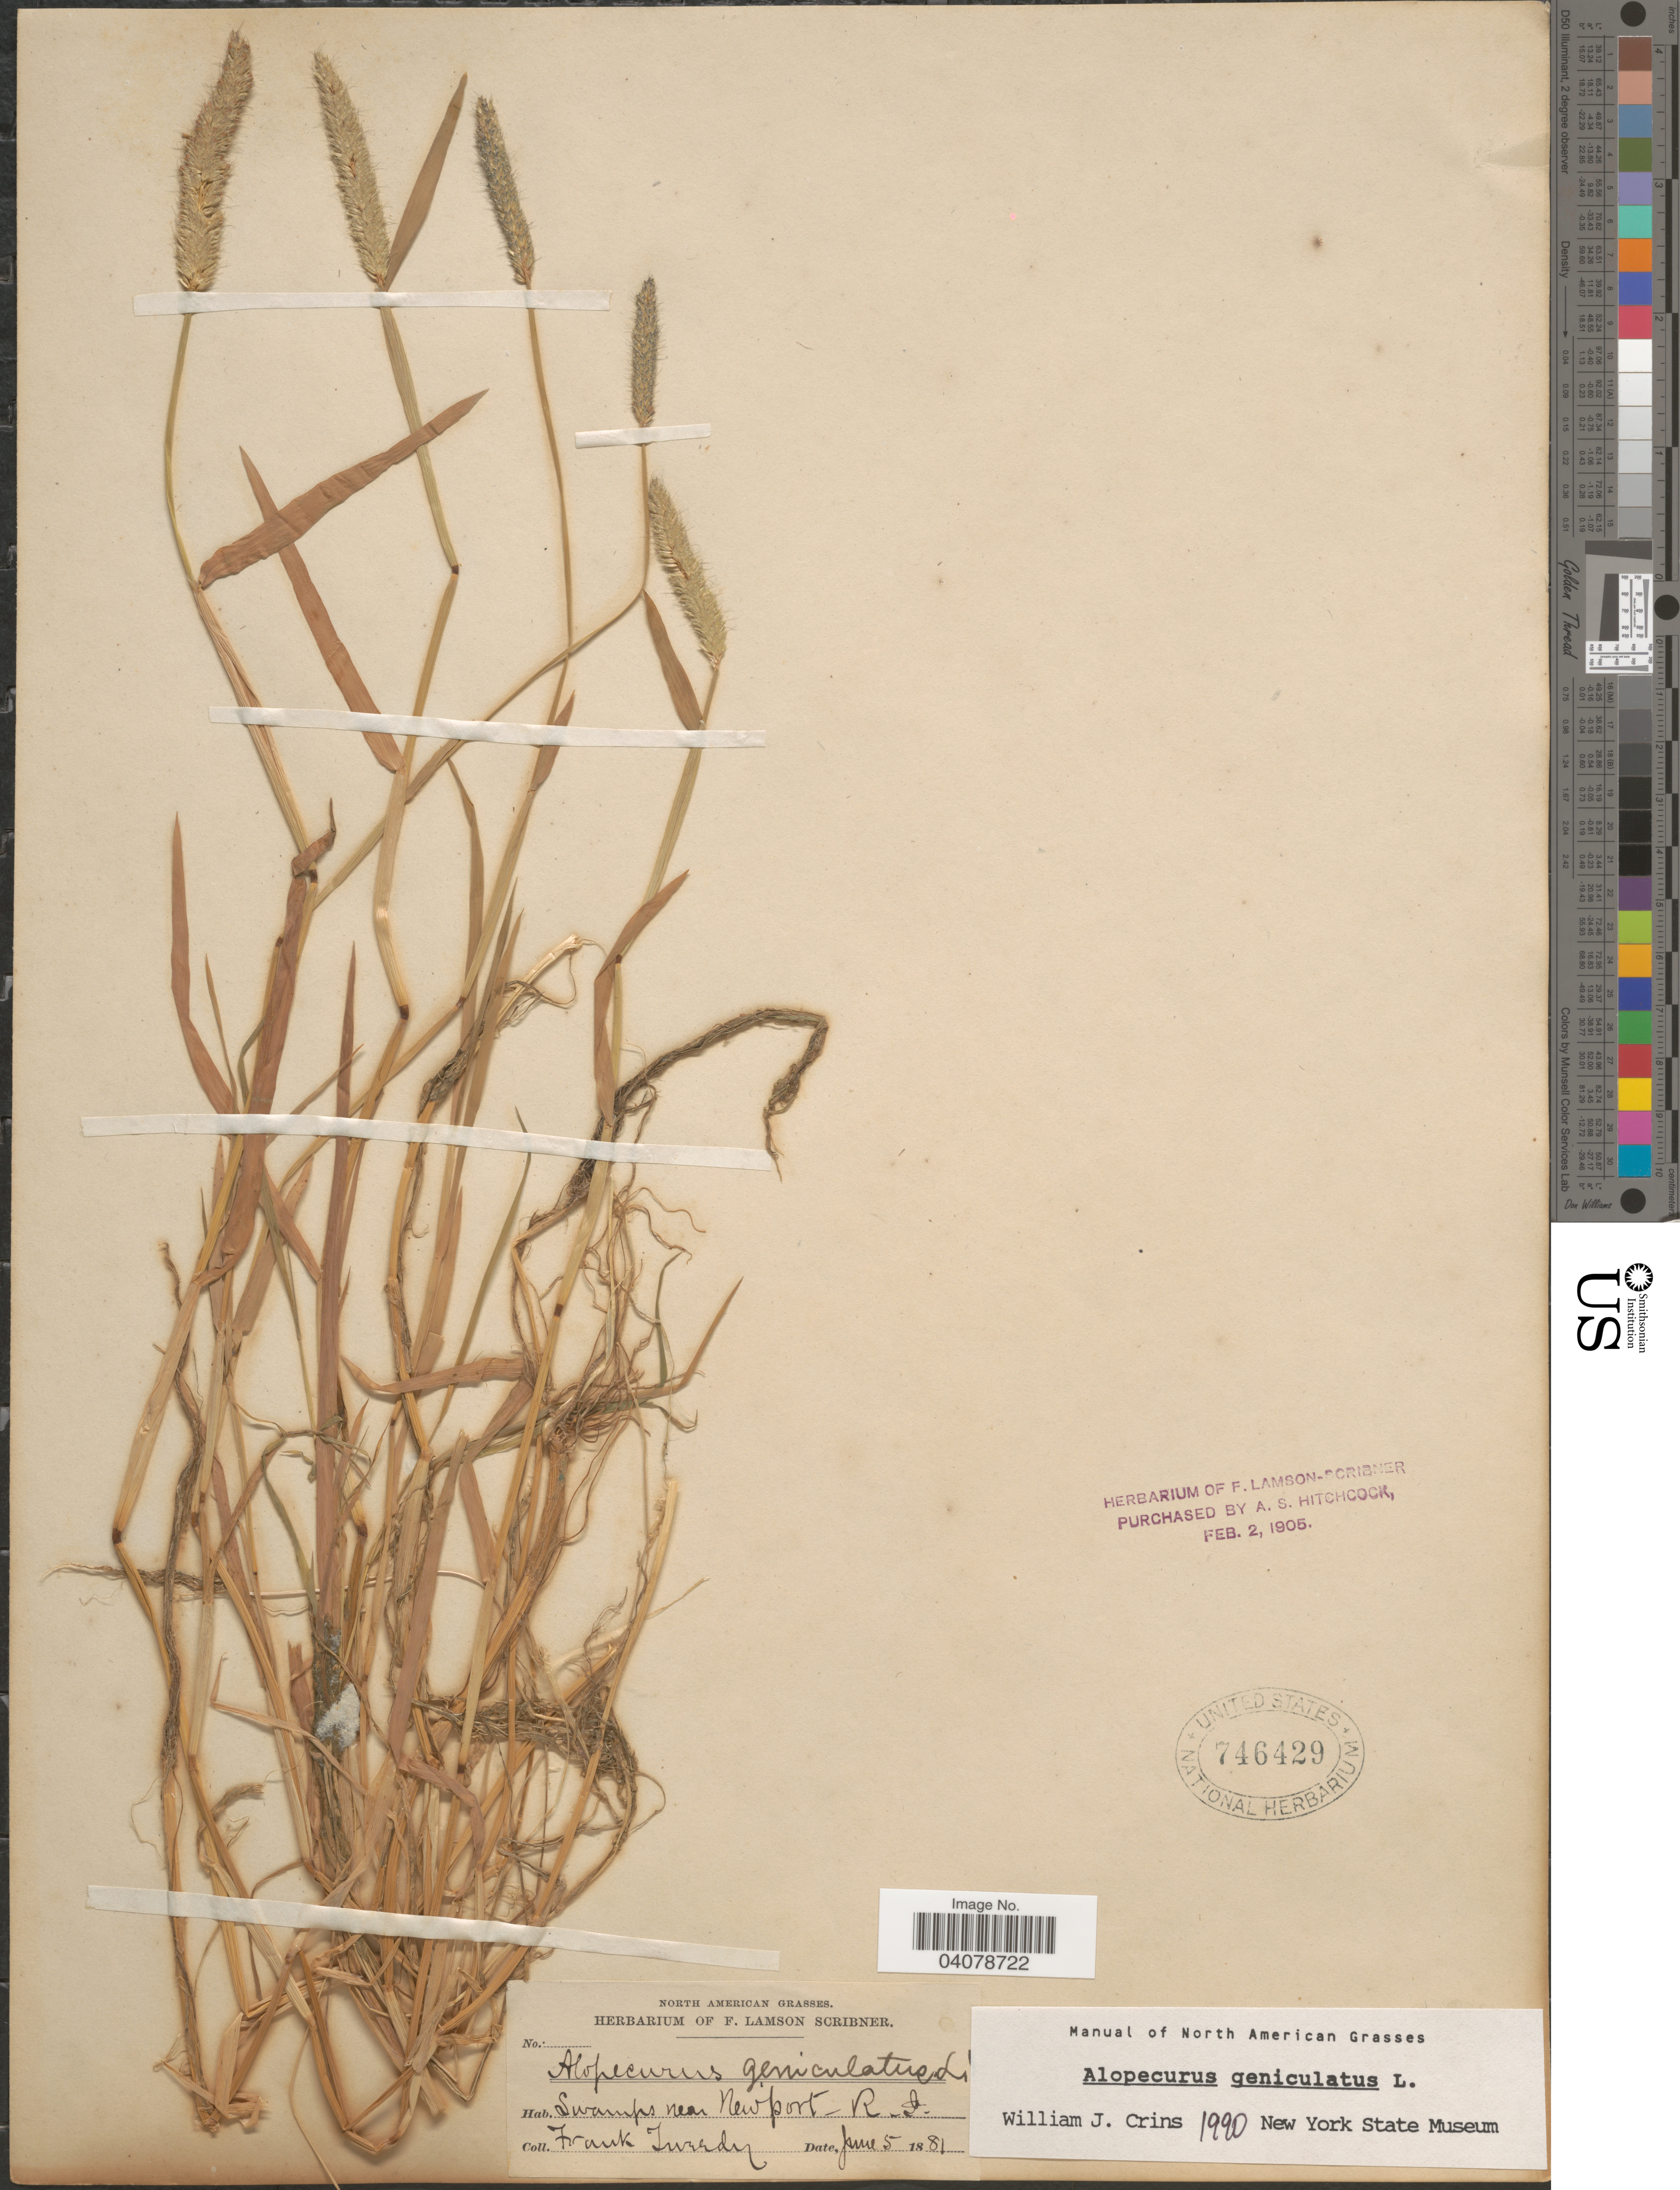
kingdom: Plantae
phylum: Tracheophyta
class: Liliopsida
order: Poales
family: Poaceae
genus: Alopecurus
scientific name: Alopecurus geniculatus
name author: L.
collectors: F. Tweedy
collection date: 1881-06-05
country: United States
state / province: Rhode Island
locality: Swamps near Newport.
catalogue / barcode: US 746429